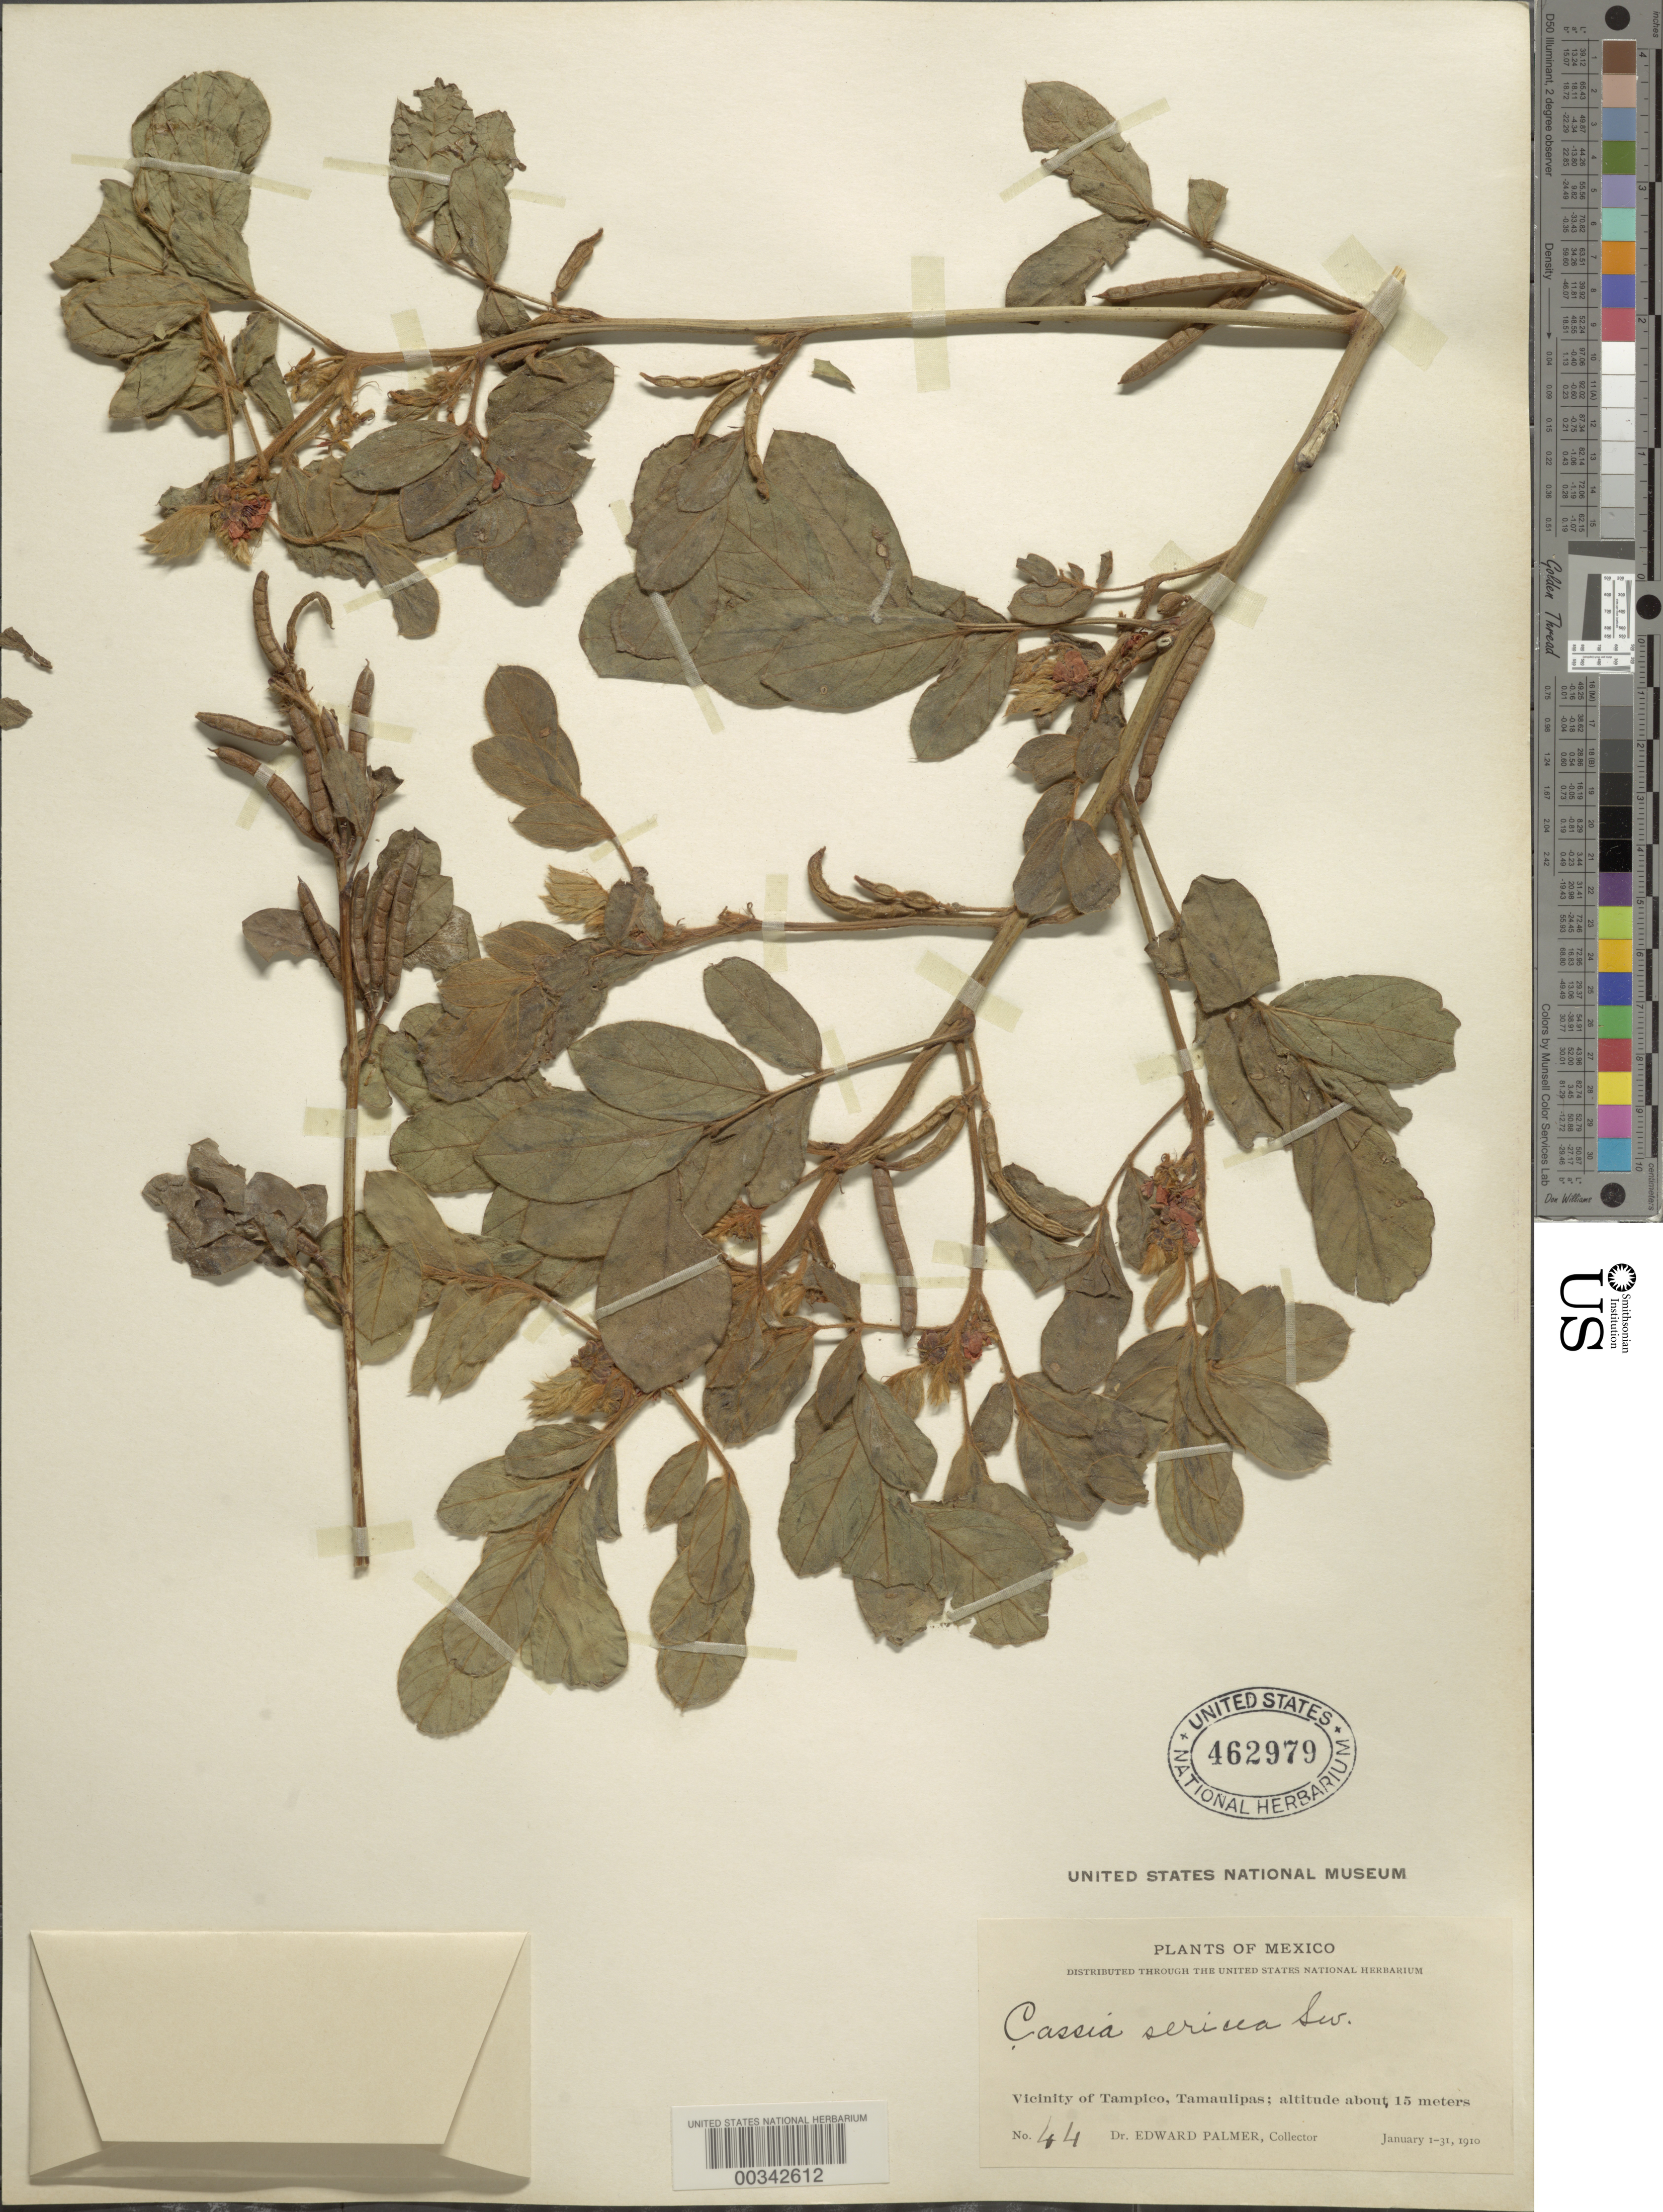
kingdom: Plantae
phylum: Tracheophyta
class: Magnoliopsida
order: Fabales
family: Fabaceae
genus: Senna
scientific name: Senna uniflora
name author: (Mill.) H.S. Irwin & Barneby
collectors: E. Palmer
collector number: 44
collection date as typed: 01 Jan 1910 to 31 Jan 1910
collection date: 1910-01-01/1910-01-31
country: Mexico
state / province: Tamaulipas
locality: Vicinity of tampico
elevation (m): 15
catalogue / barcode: US 462979